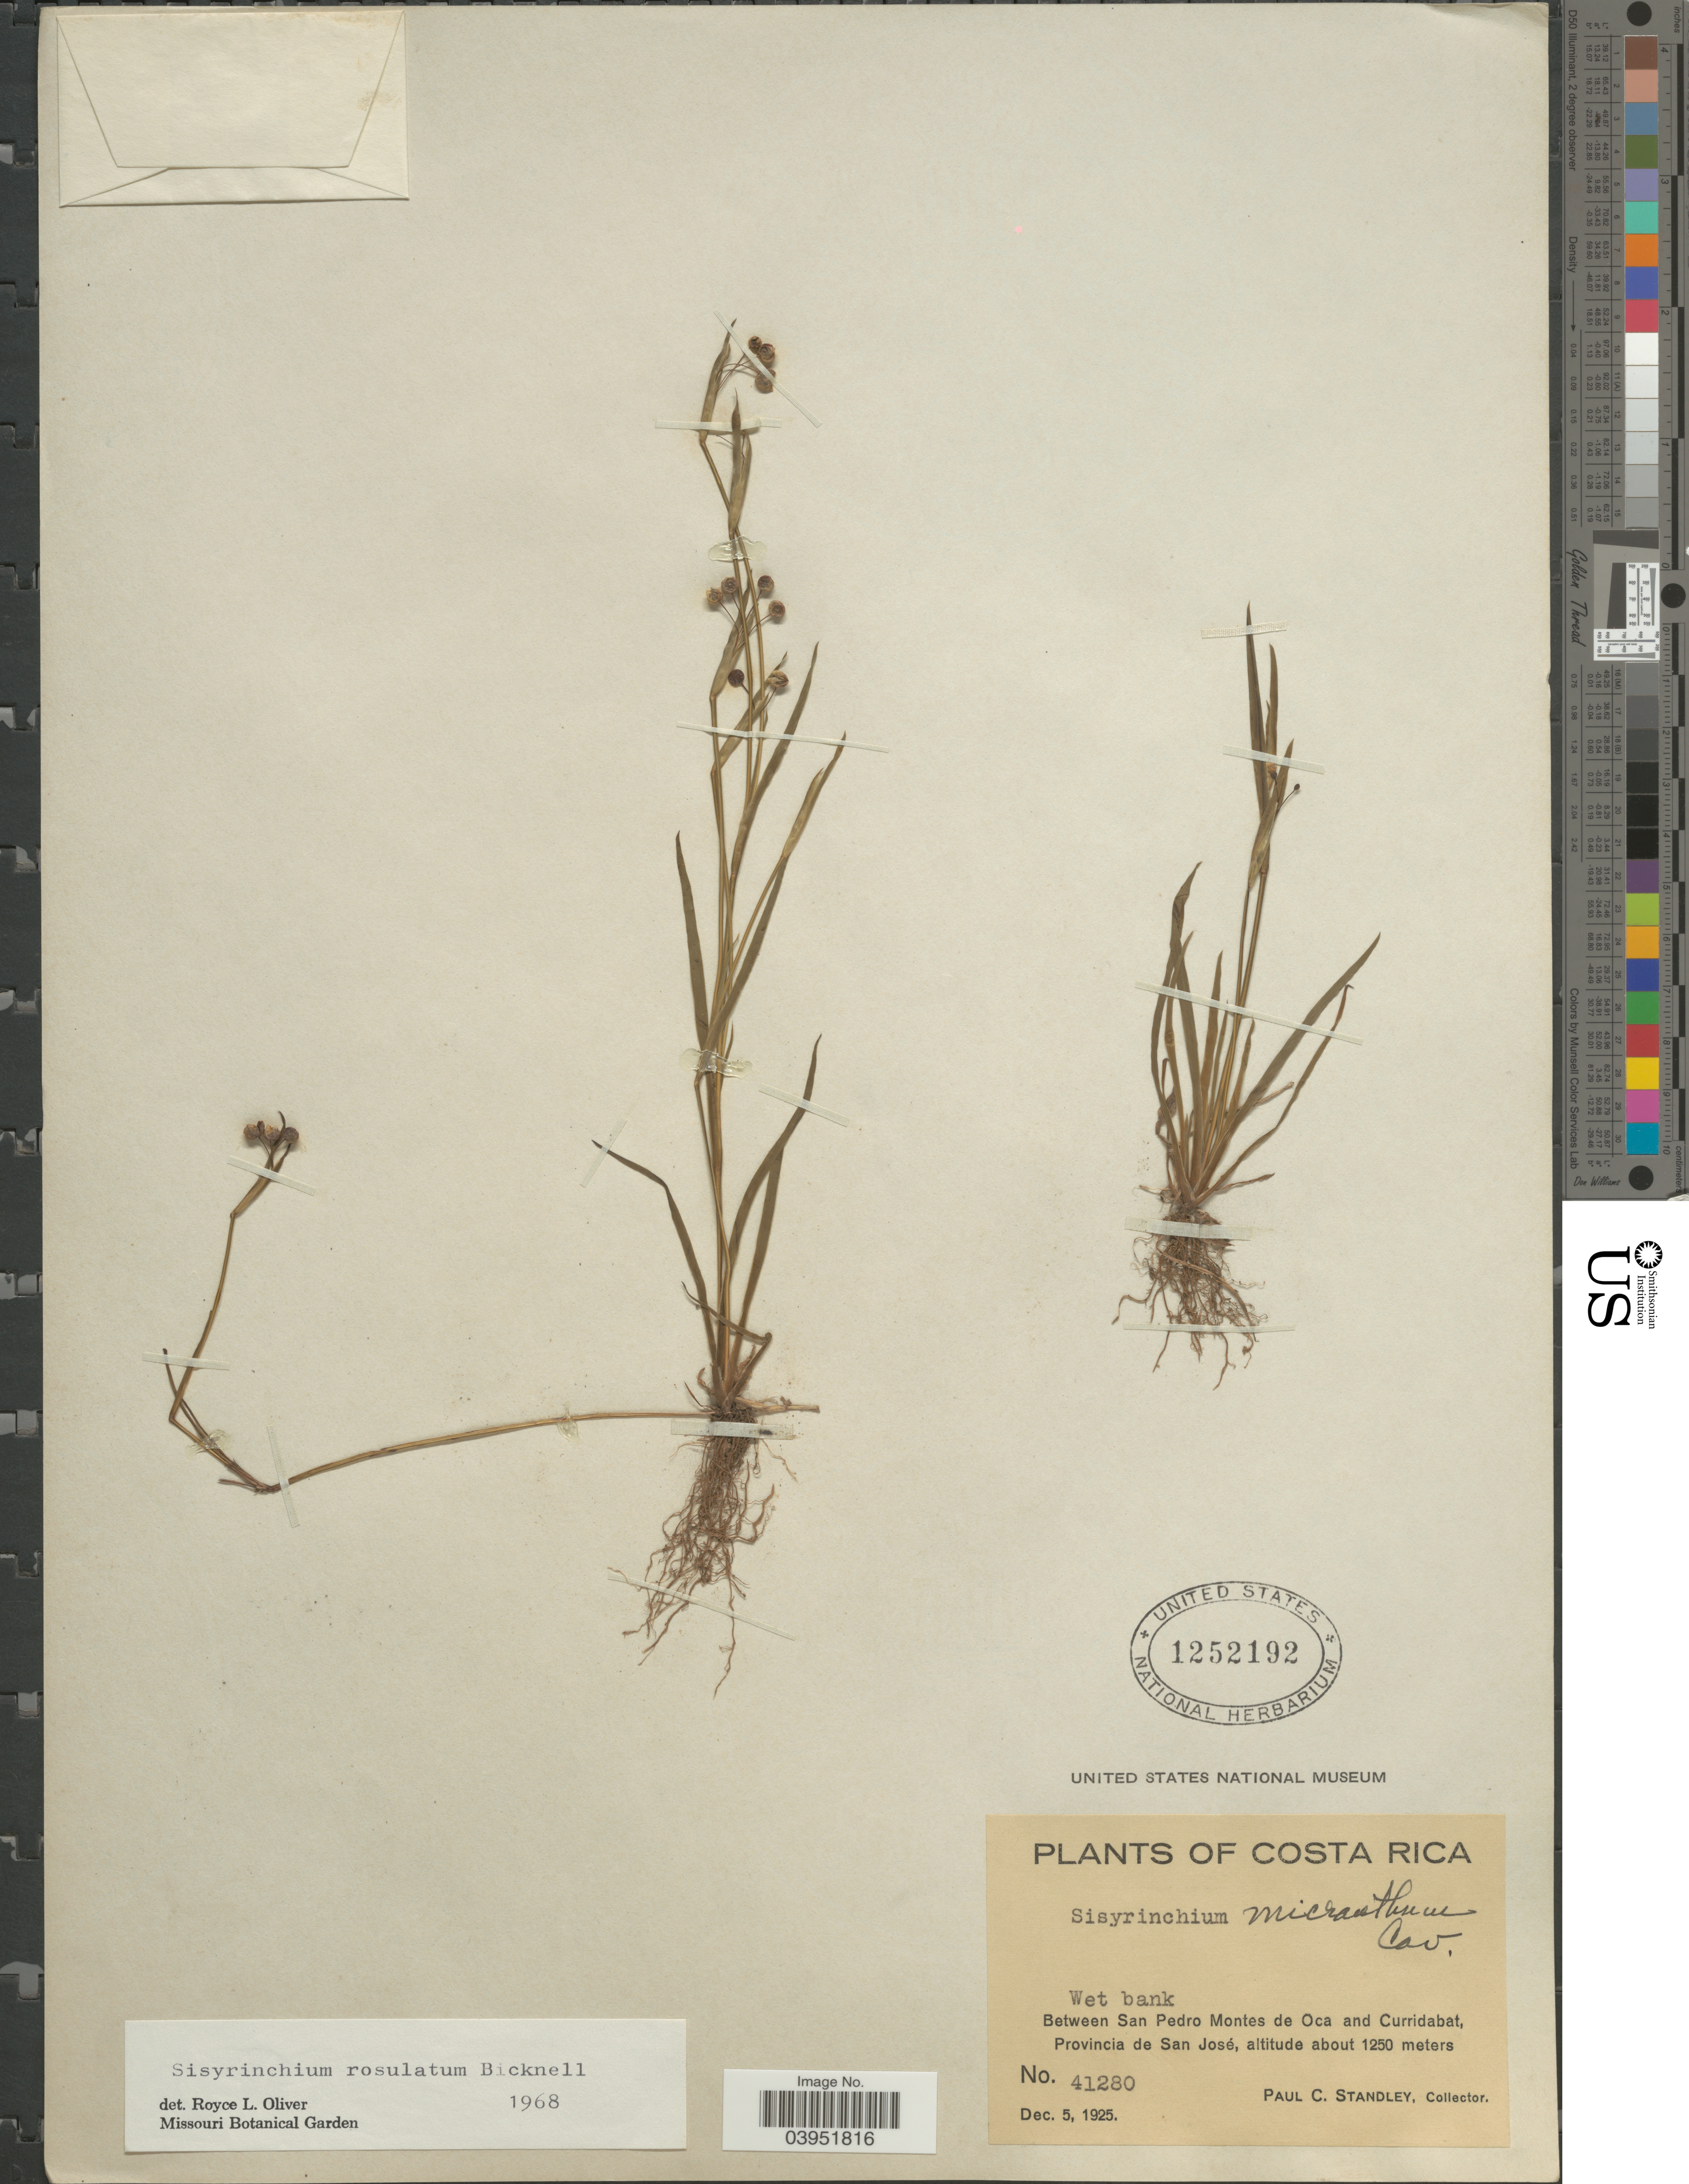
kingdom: Plantae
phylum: Tracheophyta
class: Liliopsida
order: Asparagales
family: Iridaceae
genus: Sisyrinchium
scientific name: Sisyrinchium rosulatum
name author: E.P. Bicknell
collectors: P. C. Standley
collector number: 41280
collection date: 1925-12-05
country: Costa Rica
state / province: San José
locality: Between San Pedro Montes de Oca and Curridabat.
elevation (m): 1250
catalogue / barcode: US 1252192